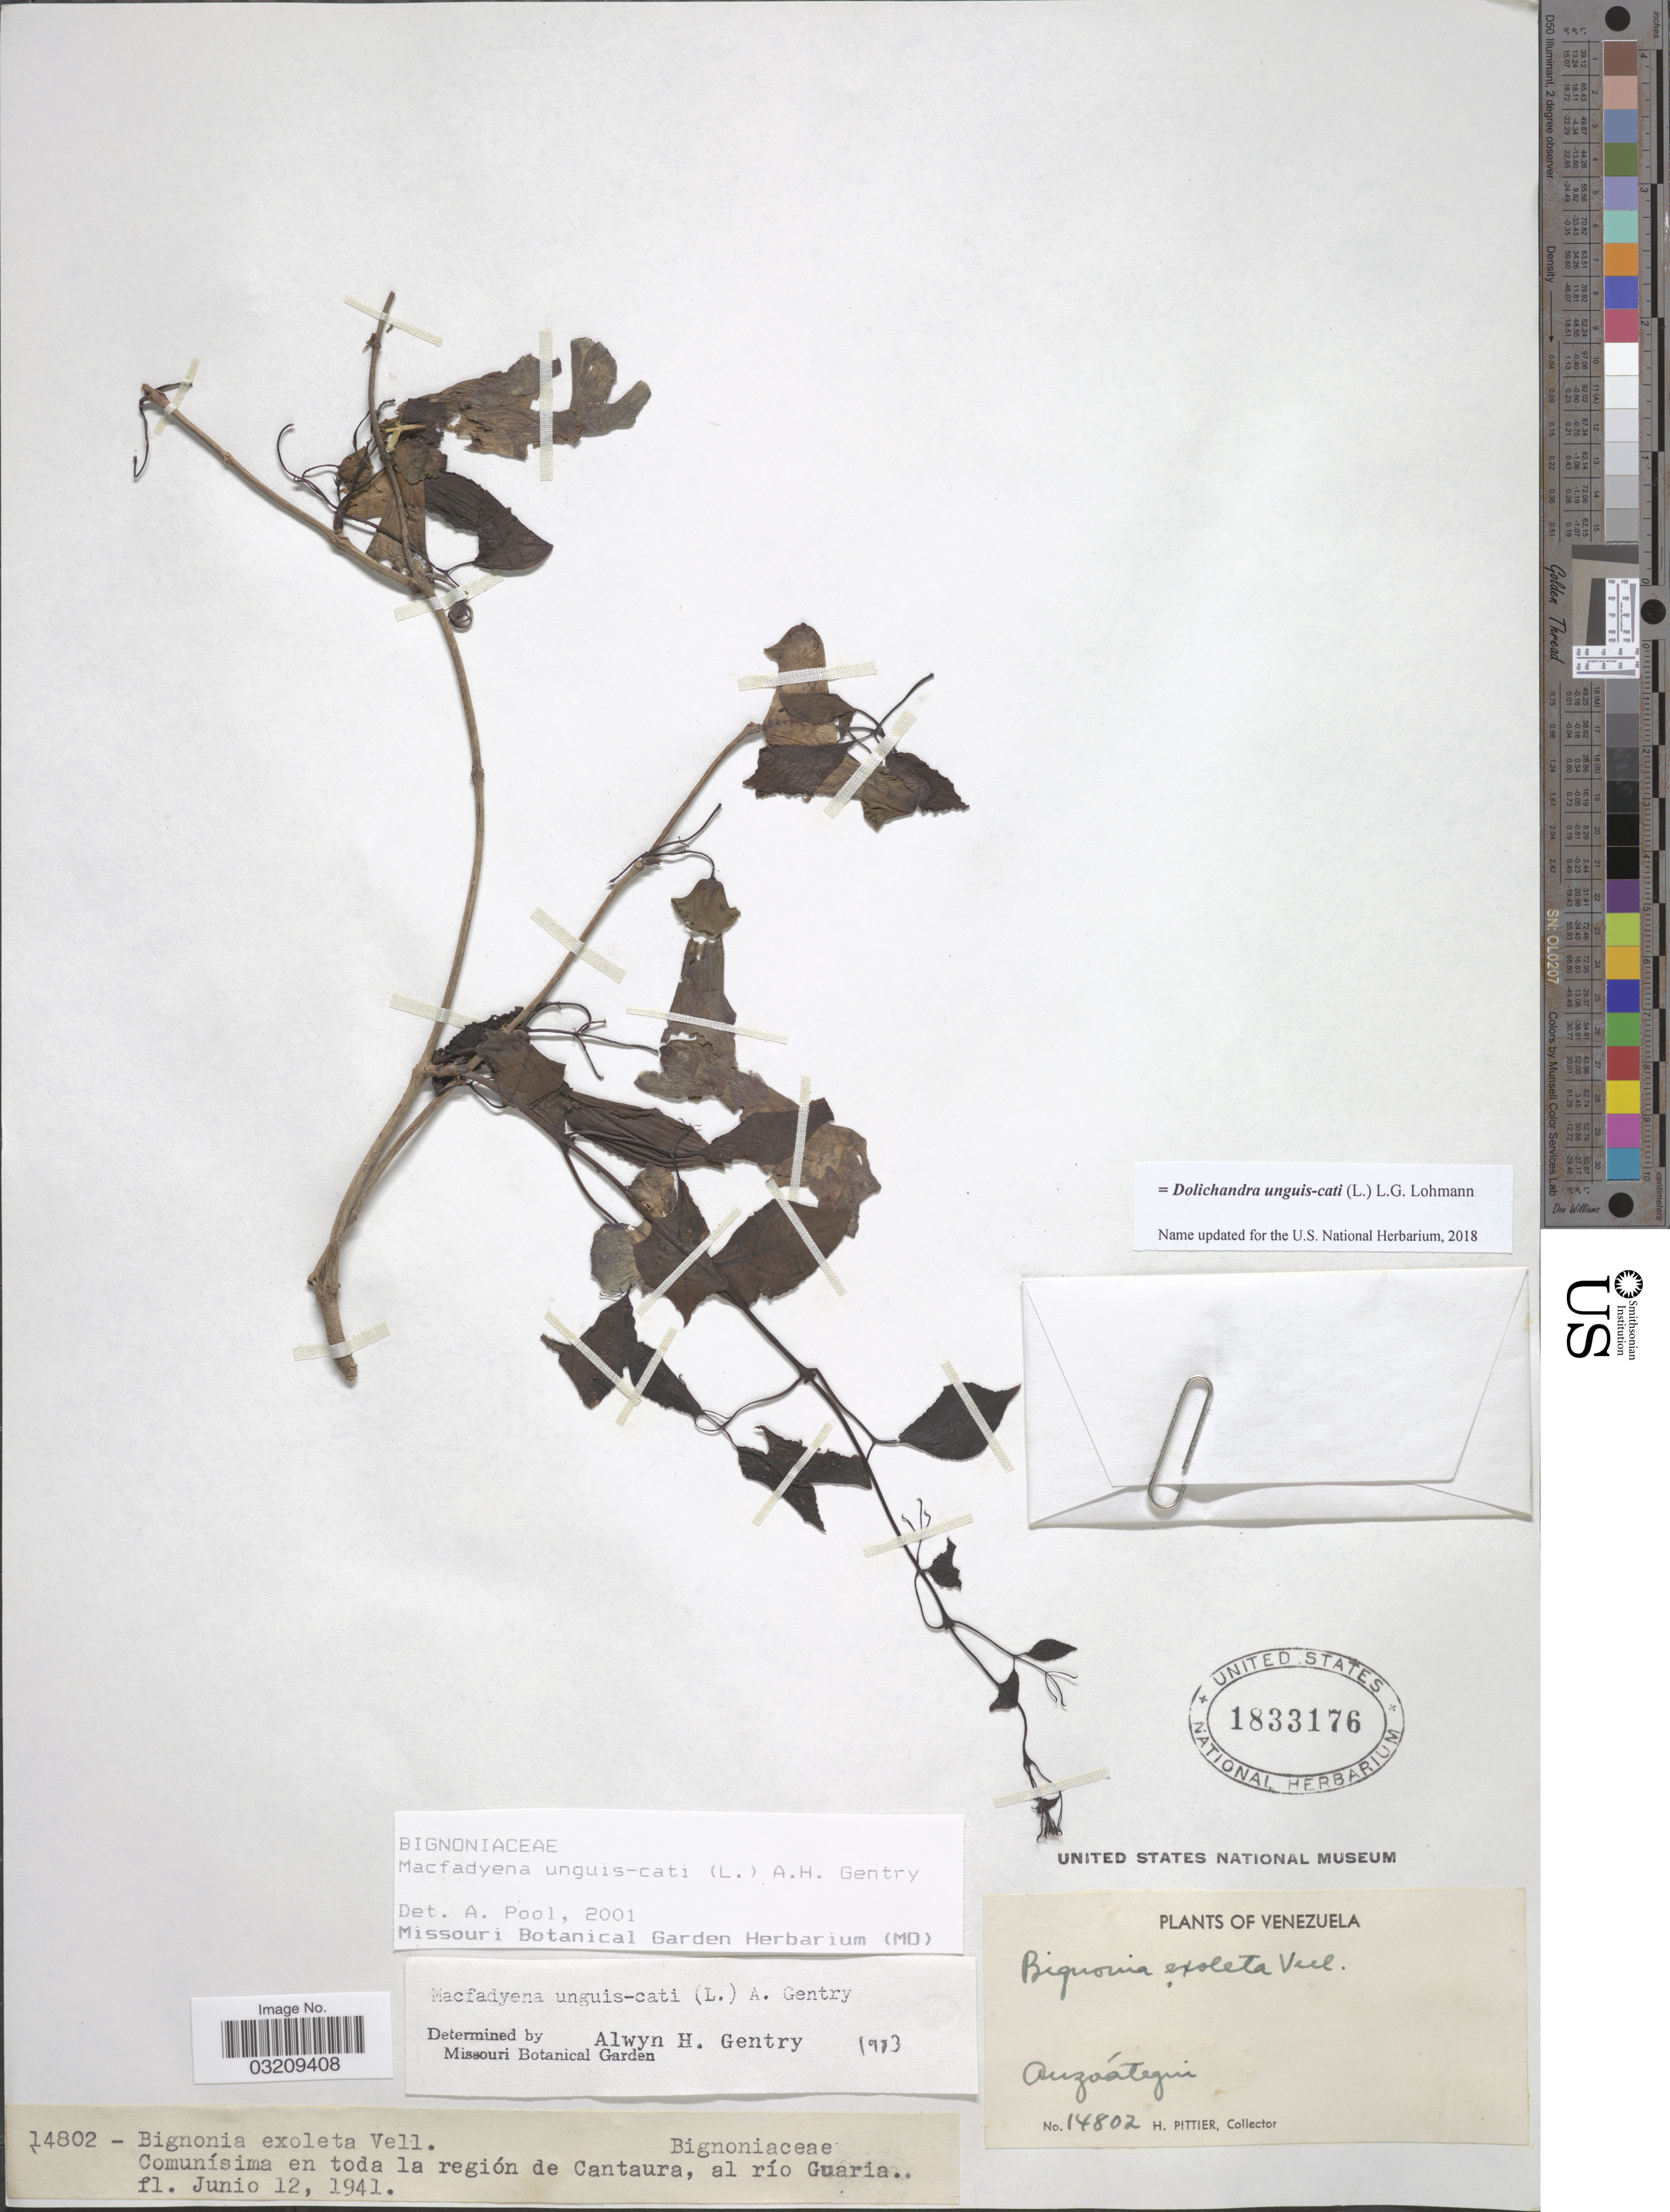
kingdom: Plantae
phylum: Tracheophyta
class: Magnoliopsida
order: Lamiales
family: Bignoniaceae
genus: Dolichandra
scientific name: Dolichandra unguis-cati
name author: (L.) L.G. Lohmann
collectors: H. F. Pittier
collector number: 14802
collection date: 1941-06-12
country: Venezuela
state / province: Anzoategui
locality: Comunísma en toda la región de Cantaura, al río Guaria.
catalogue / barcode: US 1833176